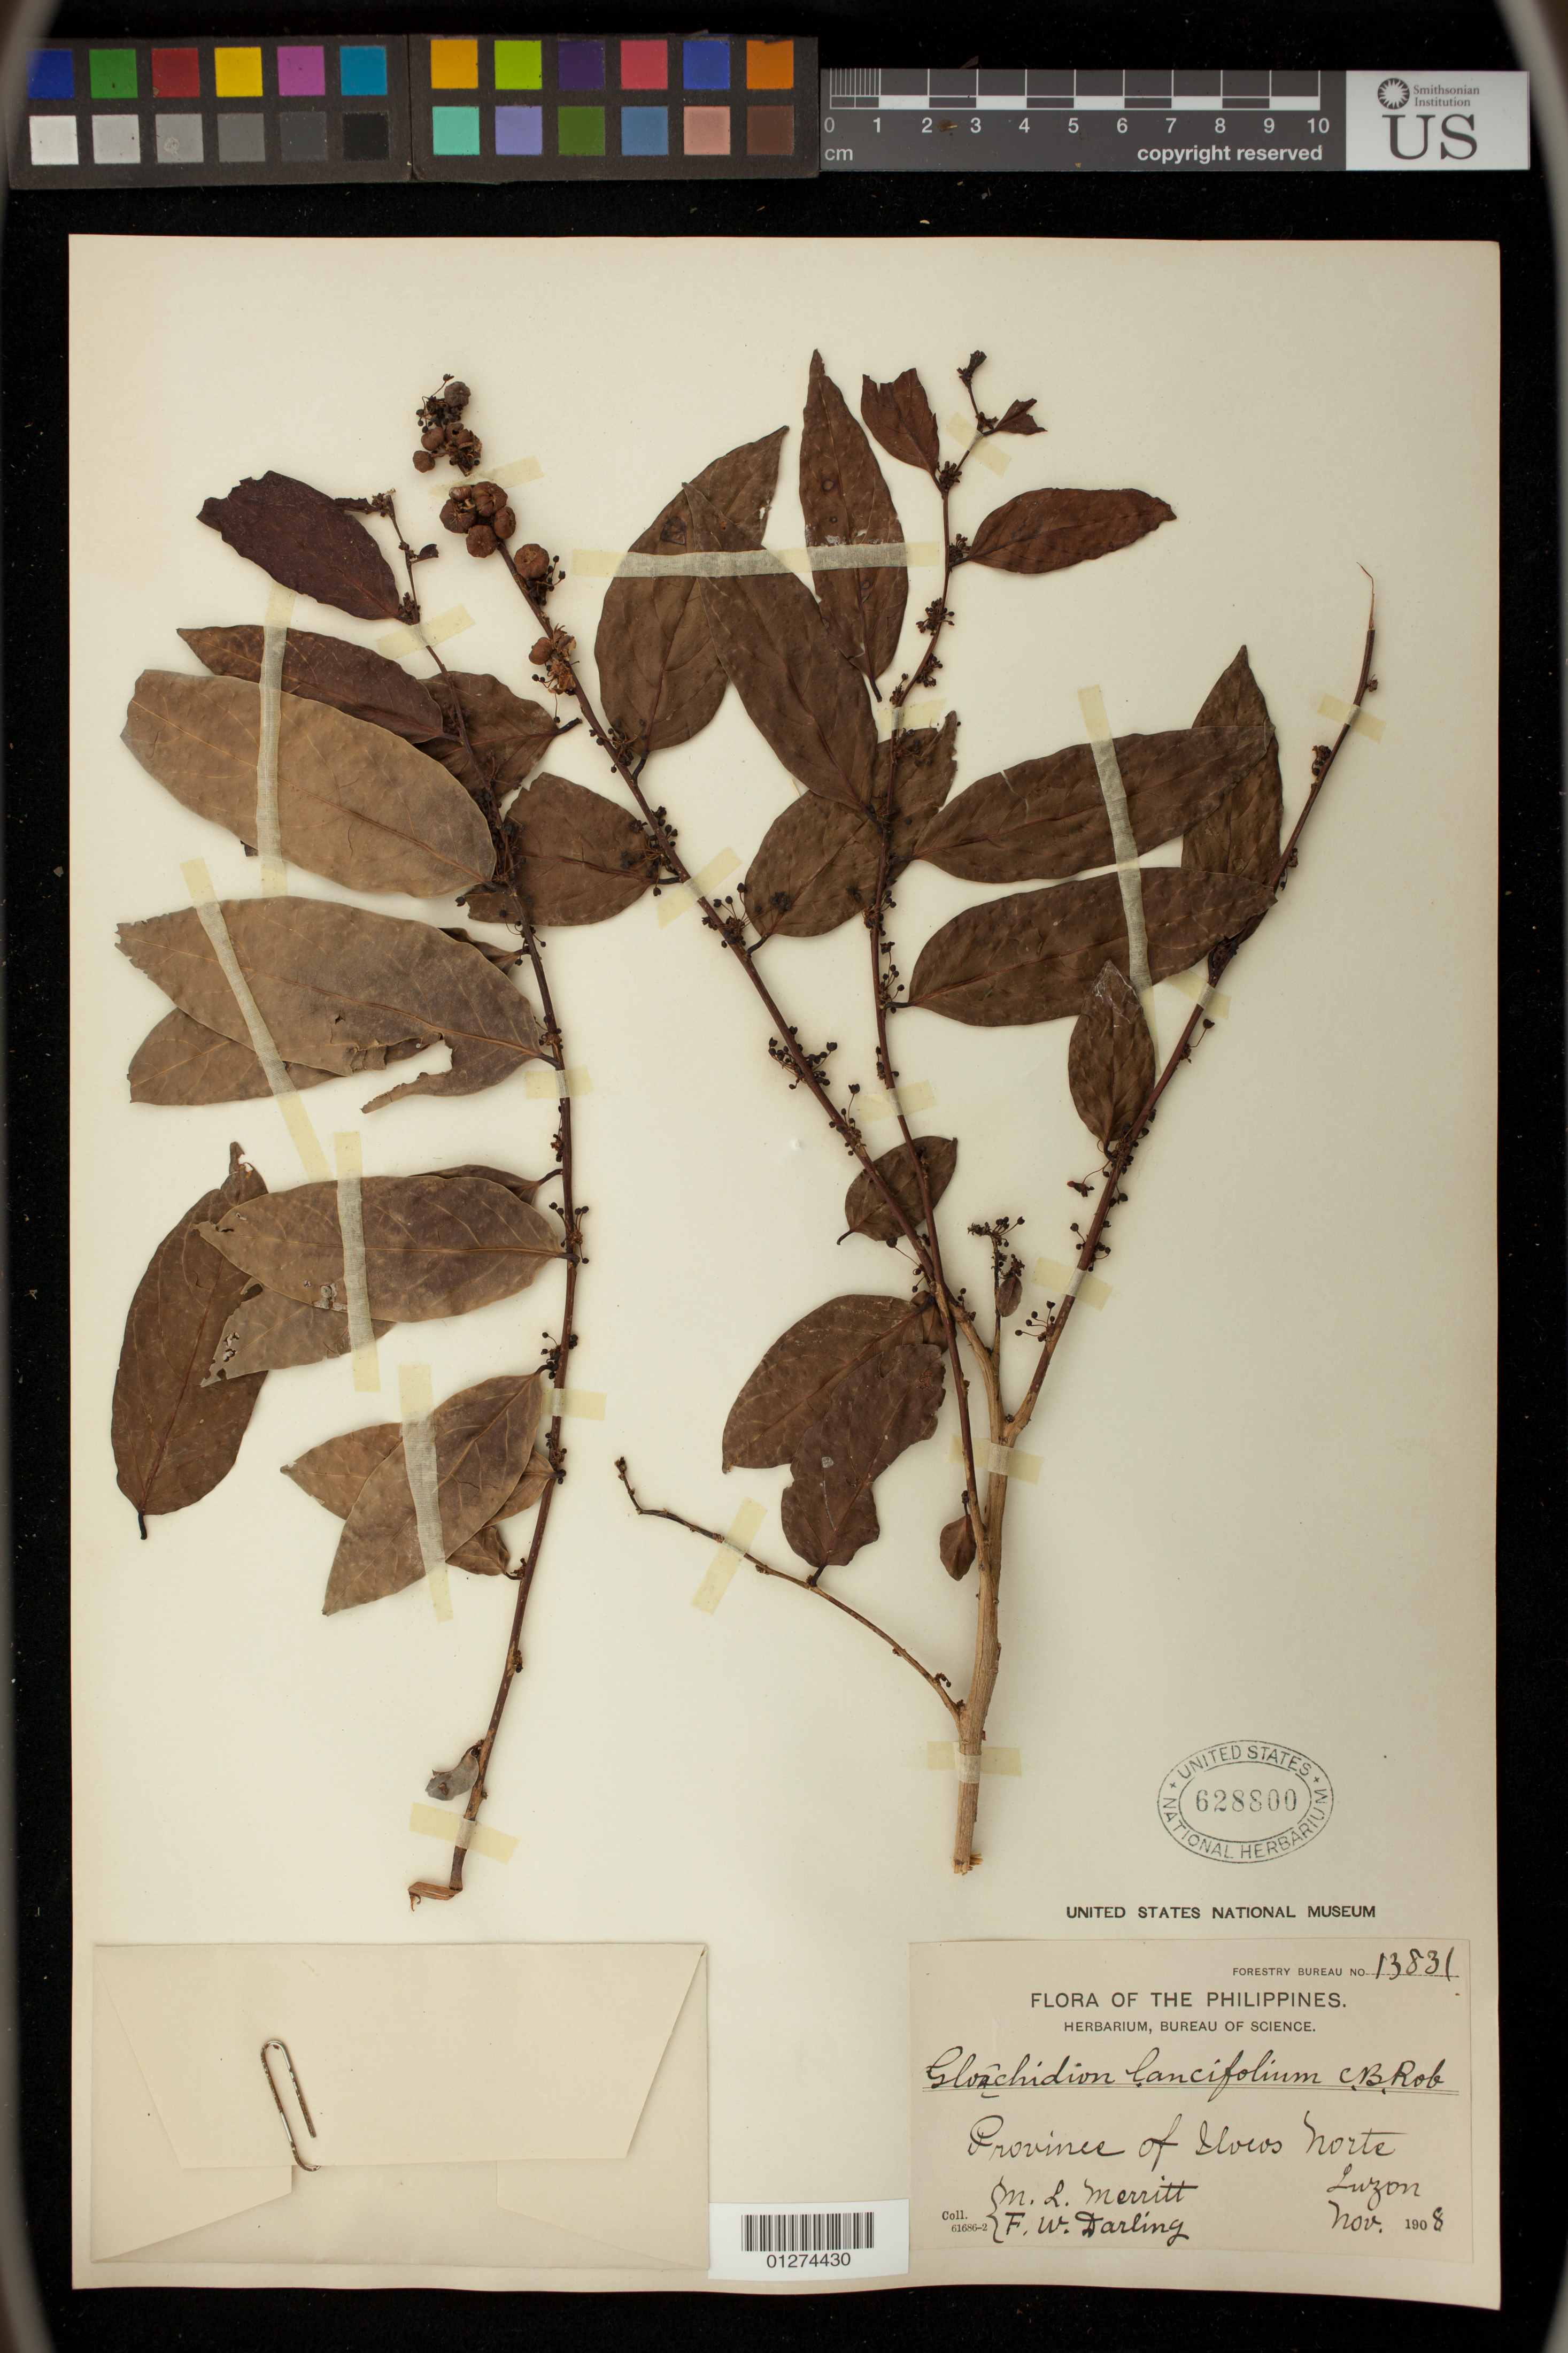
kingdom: Plantae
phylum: Tracheophyta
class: Magnoliopsida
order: Malpighiales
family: Phyllanthaceae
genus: Glochidion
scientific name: Glochidion urophylloides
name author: Elmer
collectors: M. L. Merritt & F. Darling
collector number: For. Bur. 13831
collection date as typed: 1908-11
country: Philippines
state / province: Ilocos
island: Luzon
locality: Province of Ilocos Norte, Luzon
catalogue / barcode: US 628800